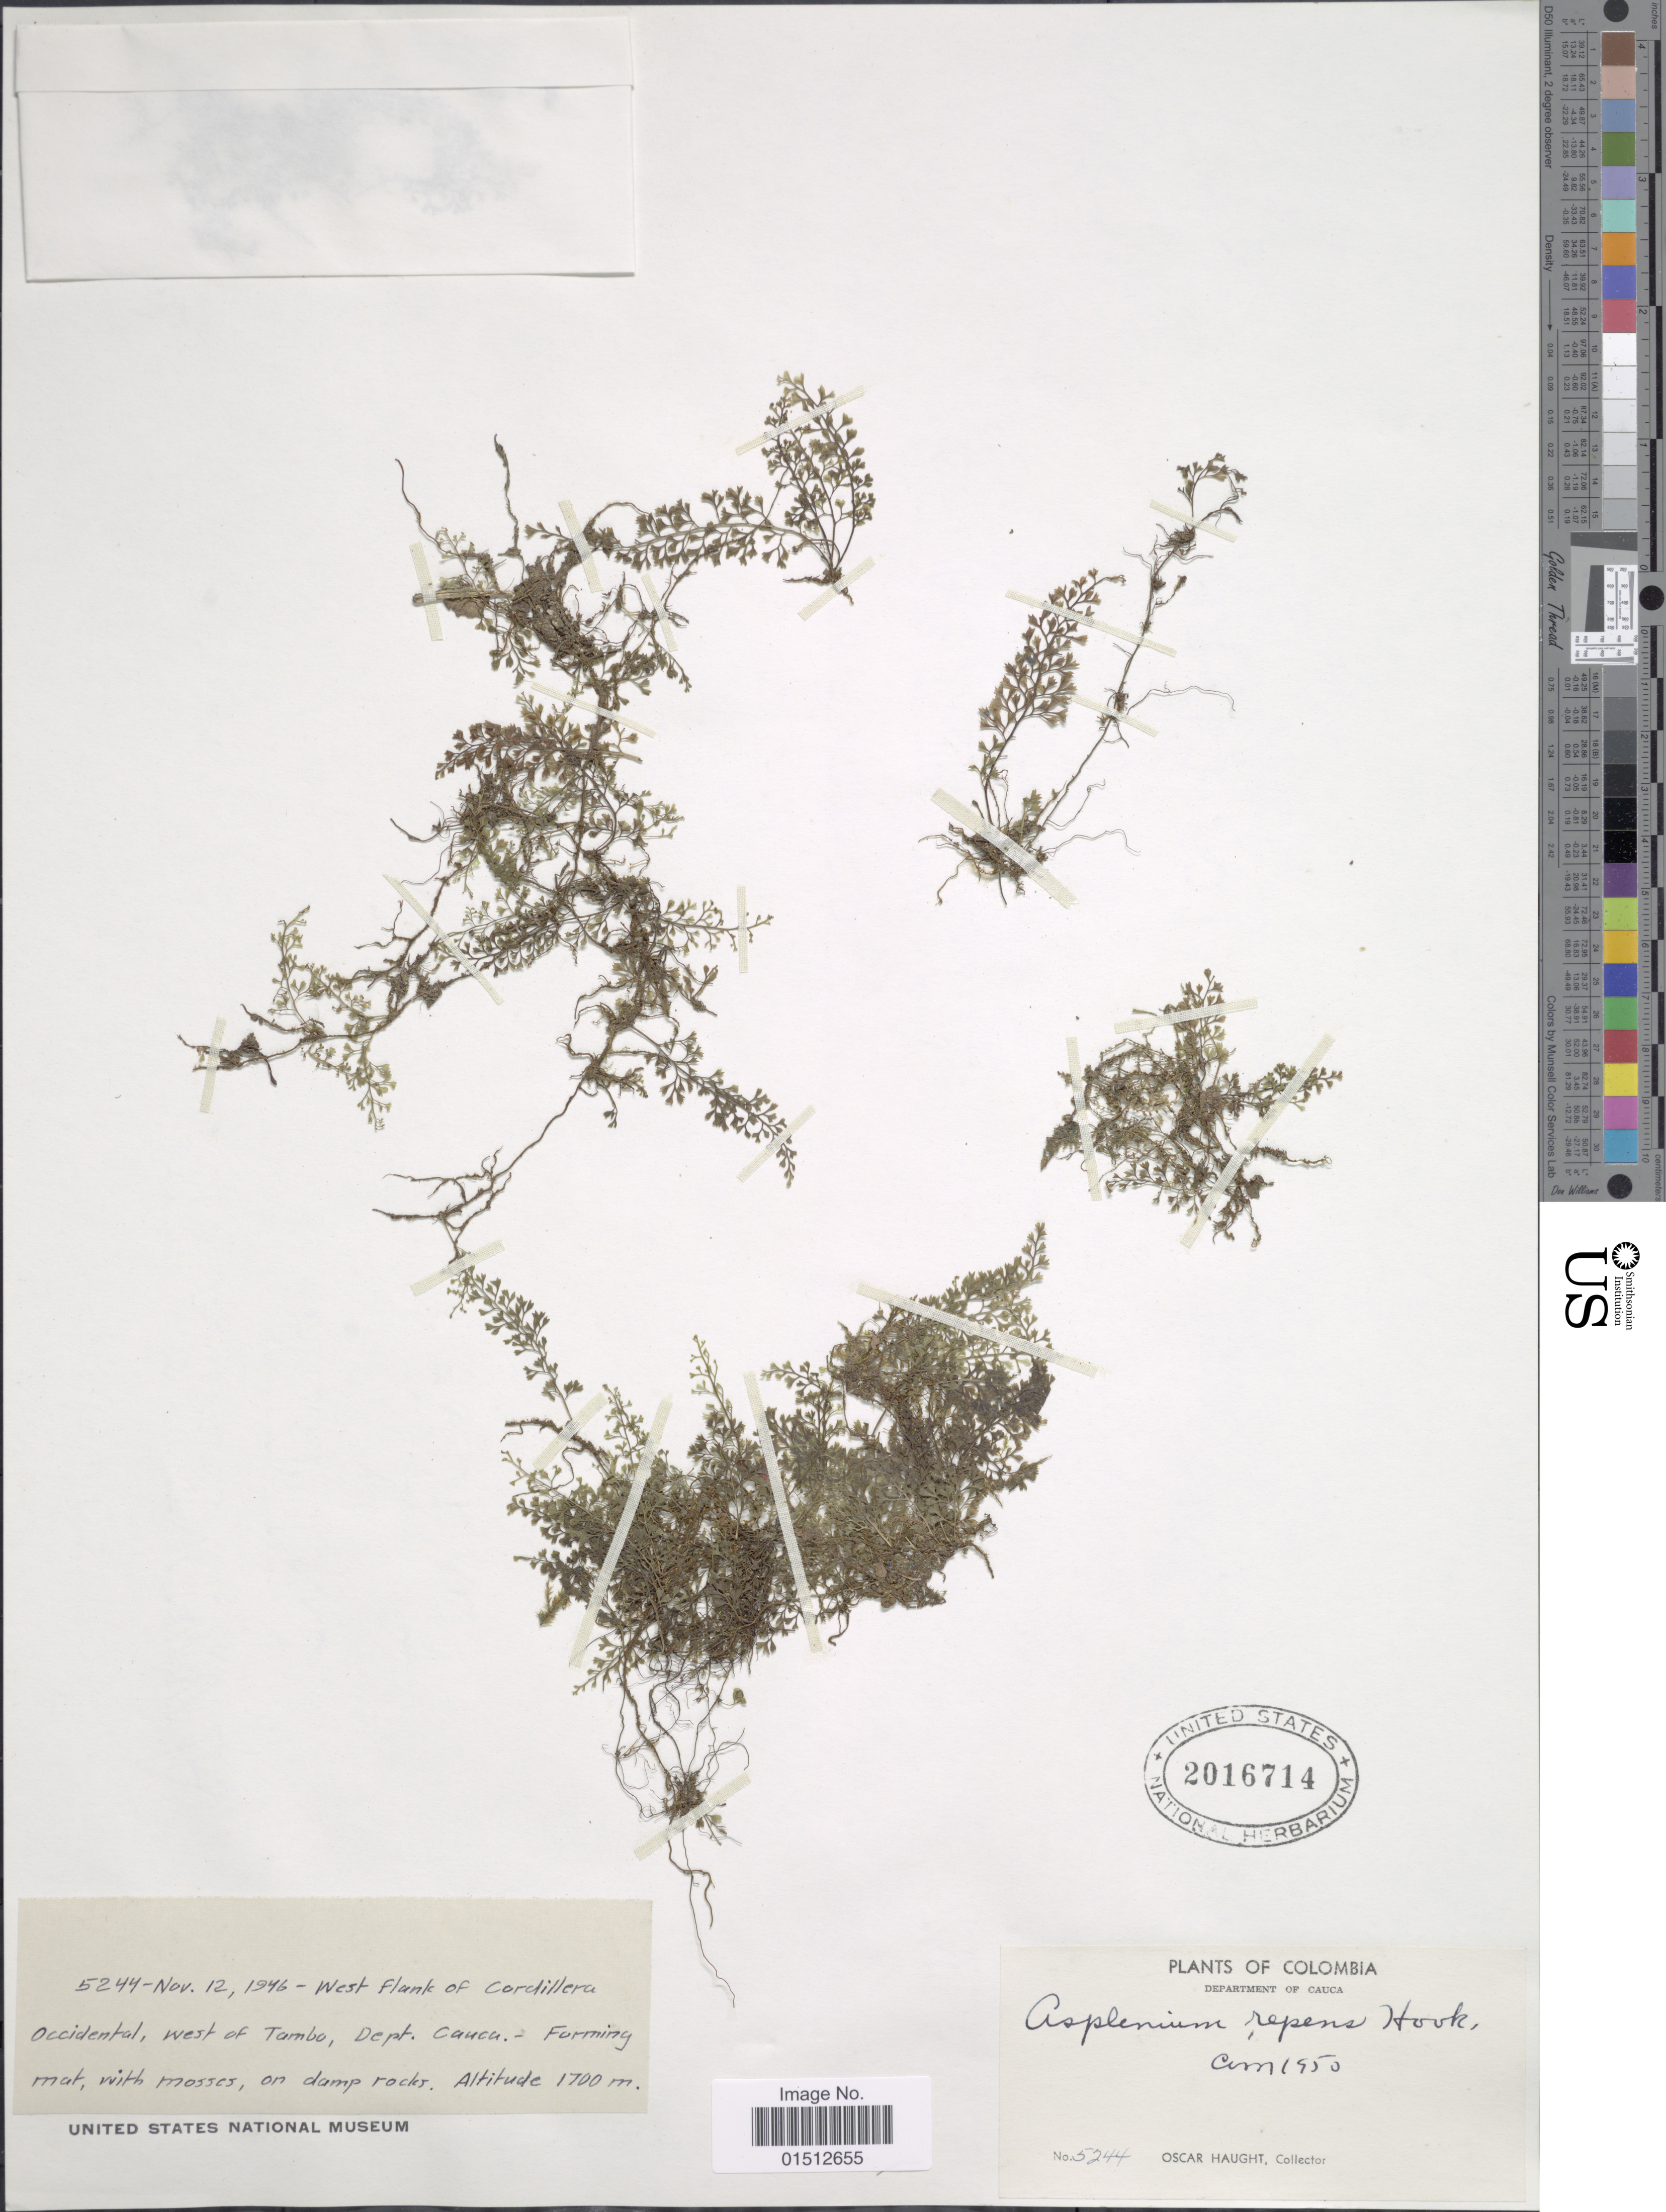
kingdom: Plantae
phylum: Tracheophyta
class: Polypodiopsida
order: Polypodiales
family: Aspleniaceae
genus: Asplenium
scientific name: Asplenium repens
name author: Hook.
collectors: O. L. Haught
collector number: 5244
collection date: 1946-11-12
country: Colombia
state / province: Cauca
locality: Colombia. West Flank of Cordillera Occidental, west of Tambo, Dept. Cauca.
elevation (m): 1700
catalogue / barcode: US 2016714